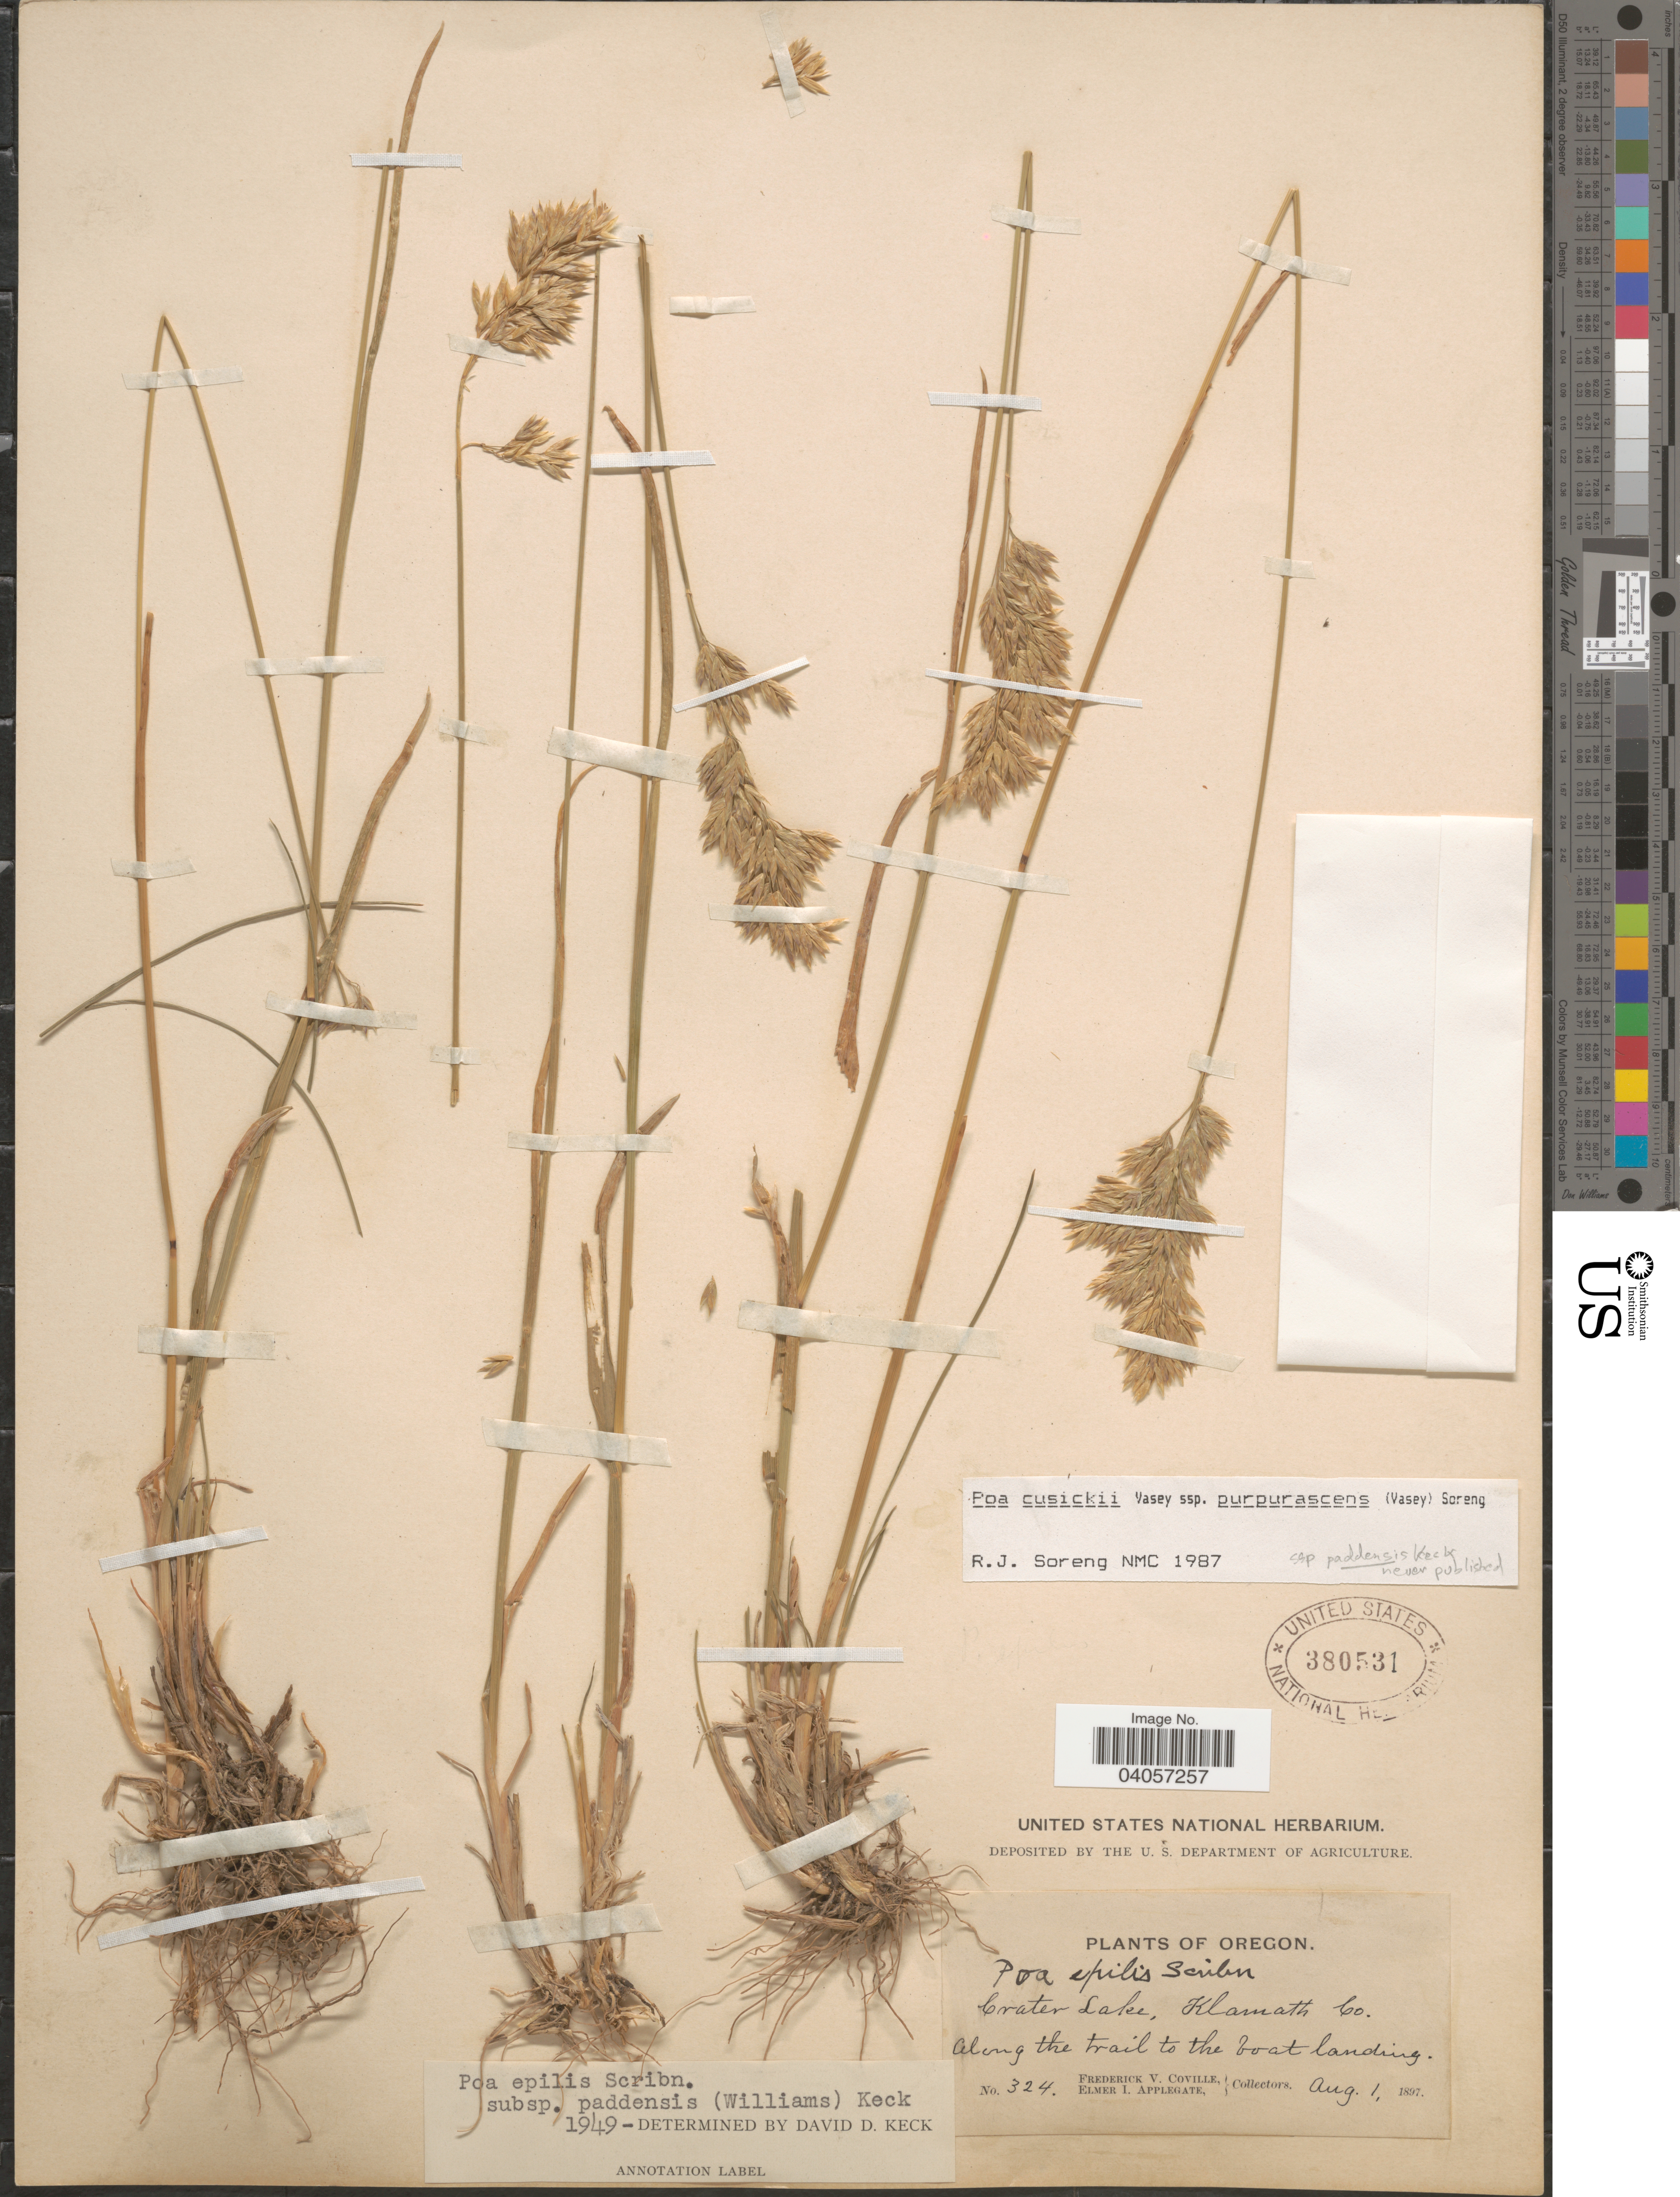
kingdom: Plantae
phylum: Tracheophyta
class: Liliopsida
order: Poales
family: Poaceae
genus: Poa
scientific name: Poa cusickii subsp. purpurascens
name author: (Vasey) Soreng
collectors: F. V. Coville & E. I. Applegate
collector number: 324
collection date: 1897-08-01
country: United States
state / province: Oregon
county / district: Klamath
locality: Crater Lake, Klamath Co. Along the trail to the boat landing.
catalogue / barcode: US 380531